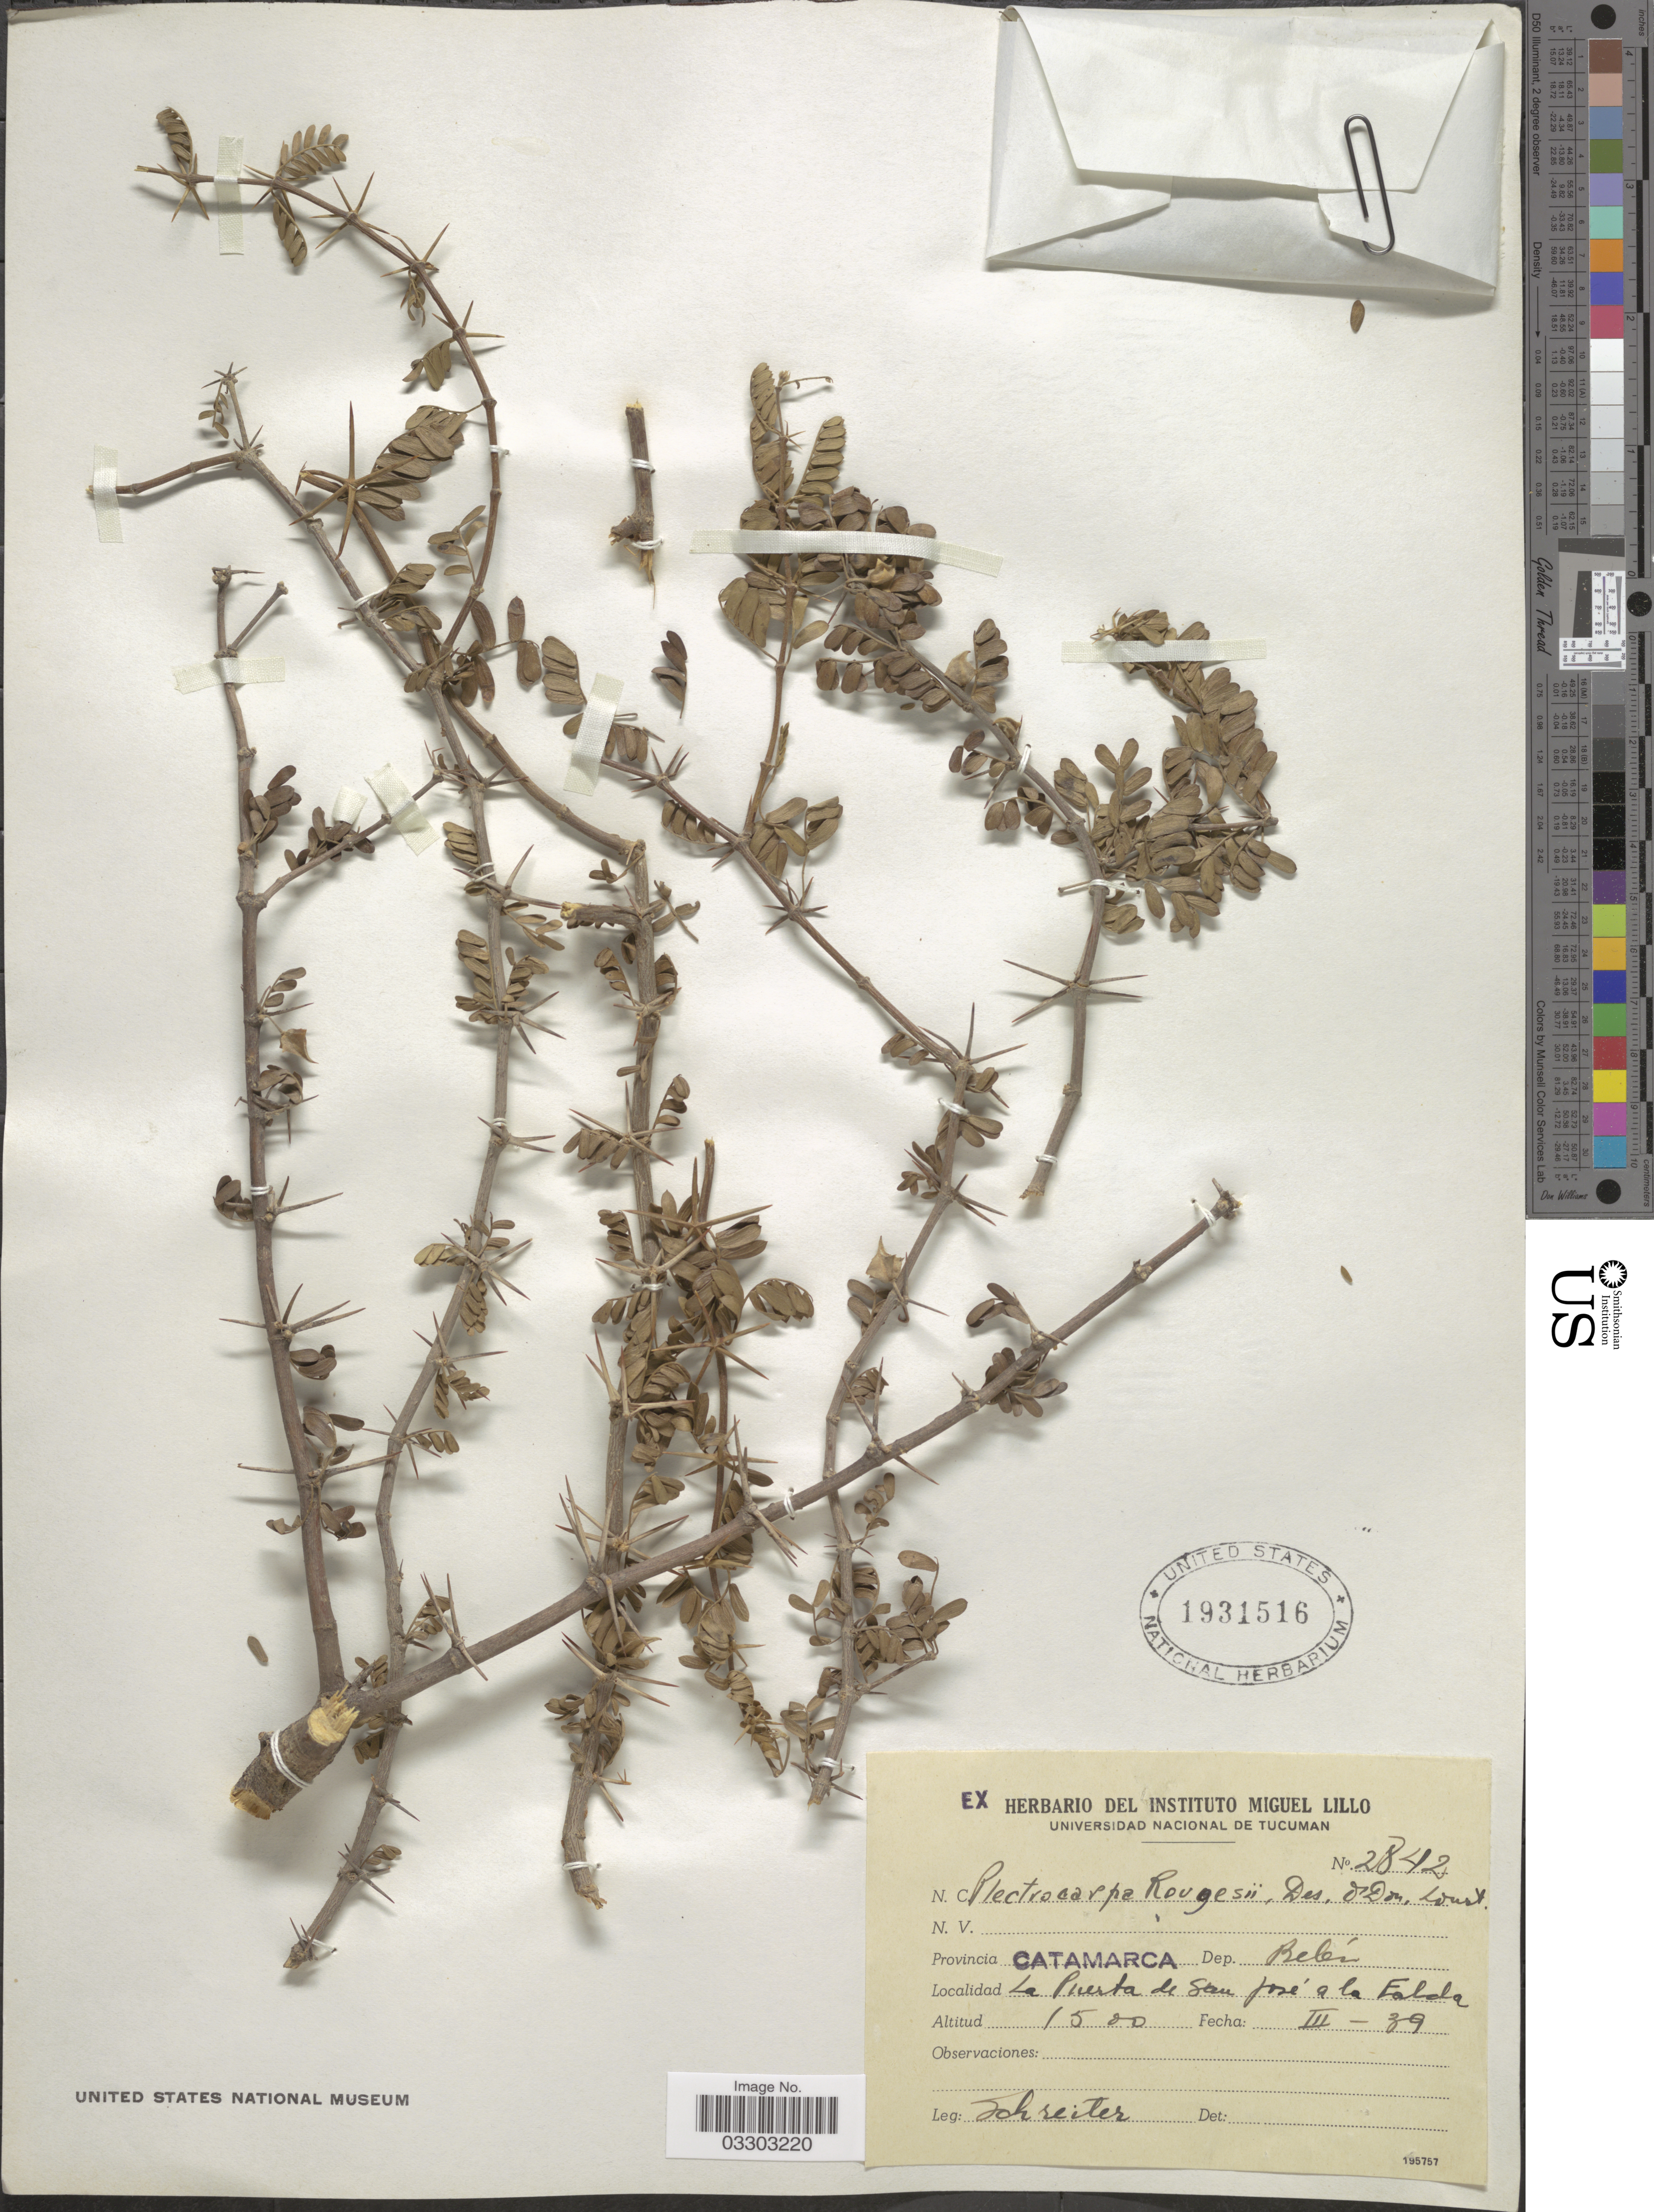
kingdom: Plantae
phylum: Tracheophyta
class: Magnoliopsida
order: Zygophyllales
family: Zygophyllaceae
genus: Plectrocarpa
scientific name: Plectrocarpa rougesii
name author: Descole et al.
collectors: -. Schreiter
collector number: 2842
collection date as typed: Transcribed d/m/y: /3/39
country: Argentina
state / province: Catamarca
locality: Dep. Belén. Le Puerta de San José a la Falda.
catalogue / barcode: US 1931516